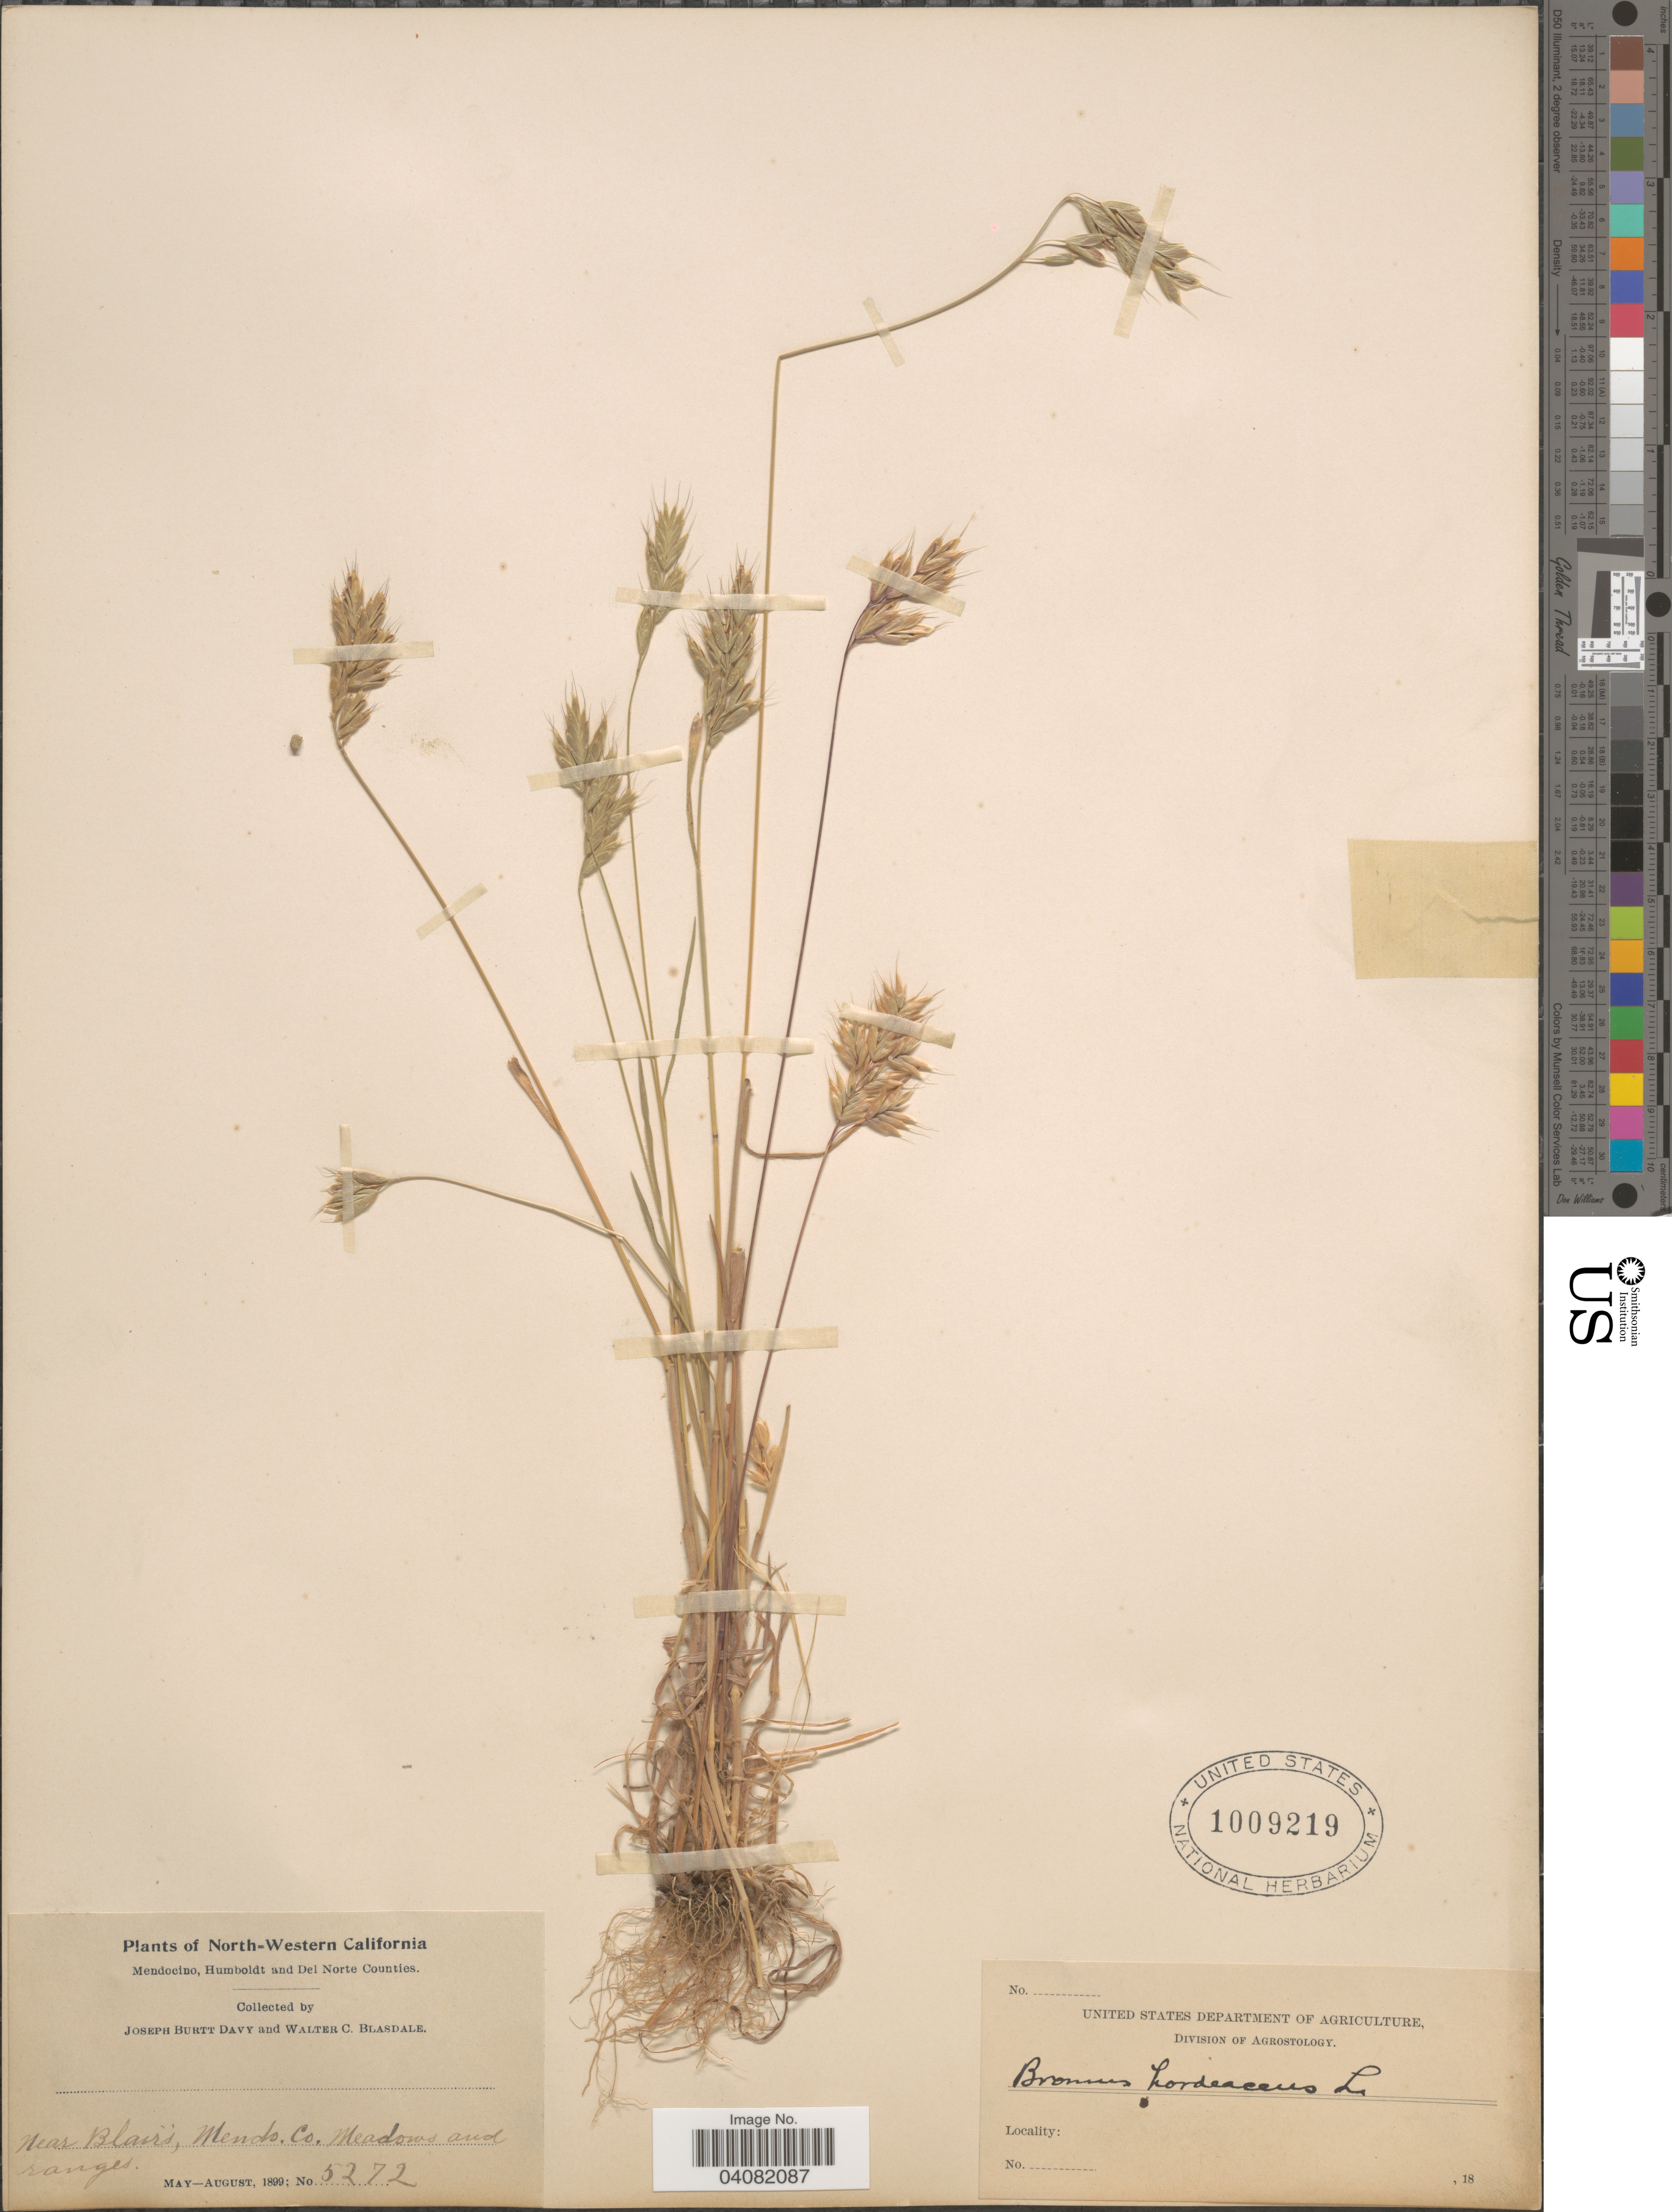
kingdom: Plantae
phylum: Tracheophyta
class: Liliopsida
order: Poales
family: Poaceae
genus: Bromus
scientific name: Bromus hordeaceus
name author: L.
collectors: J. Burtt Davy & W. Blasdale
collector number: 5272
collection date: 1899-05/1899-08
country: United States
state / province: California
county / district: Mendocino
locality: North-Western California. Near Blair's, Mendo. Co. Meadows and ranges.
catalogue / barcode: US 1009219